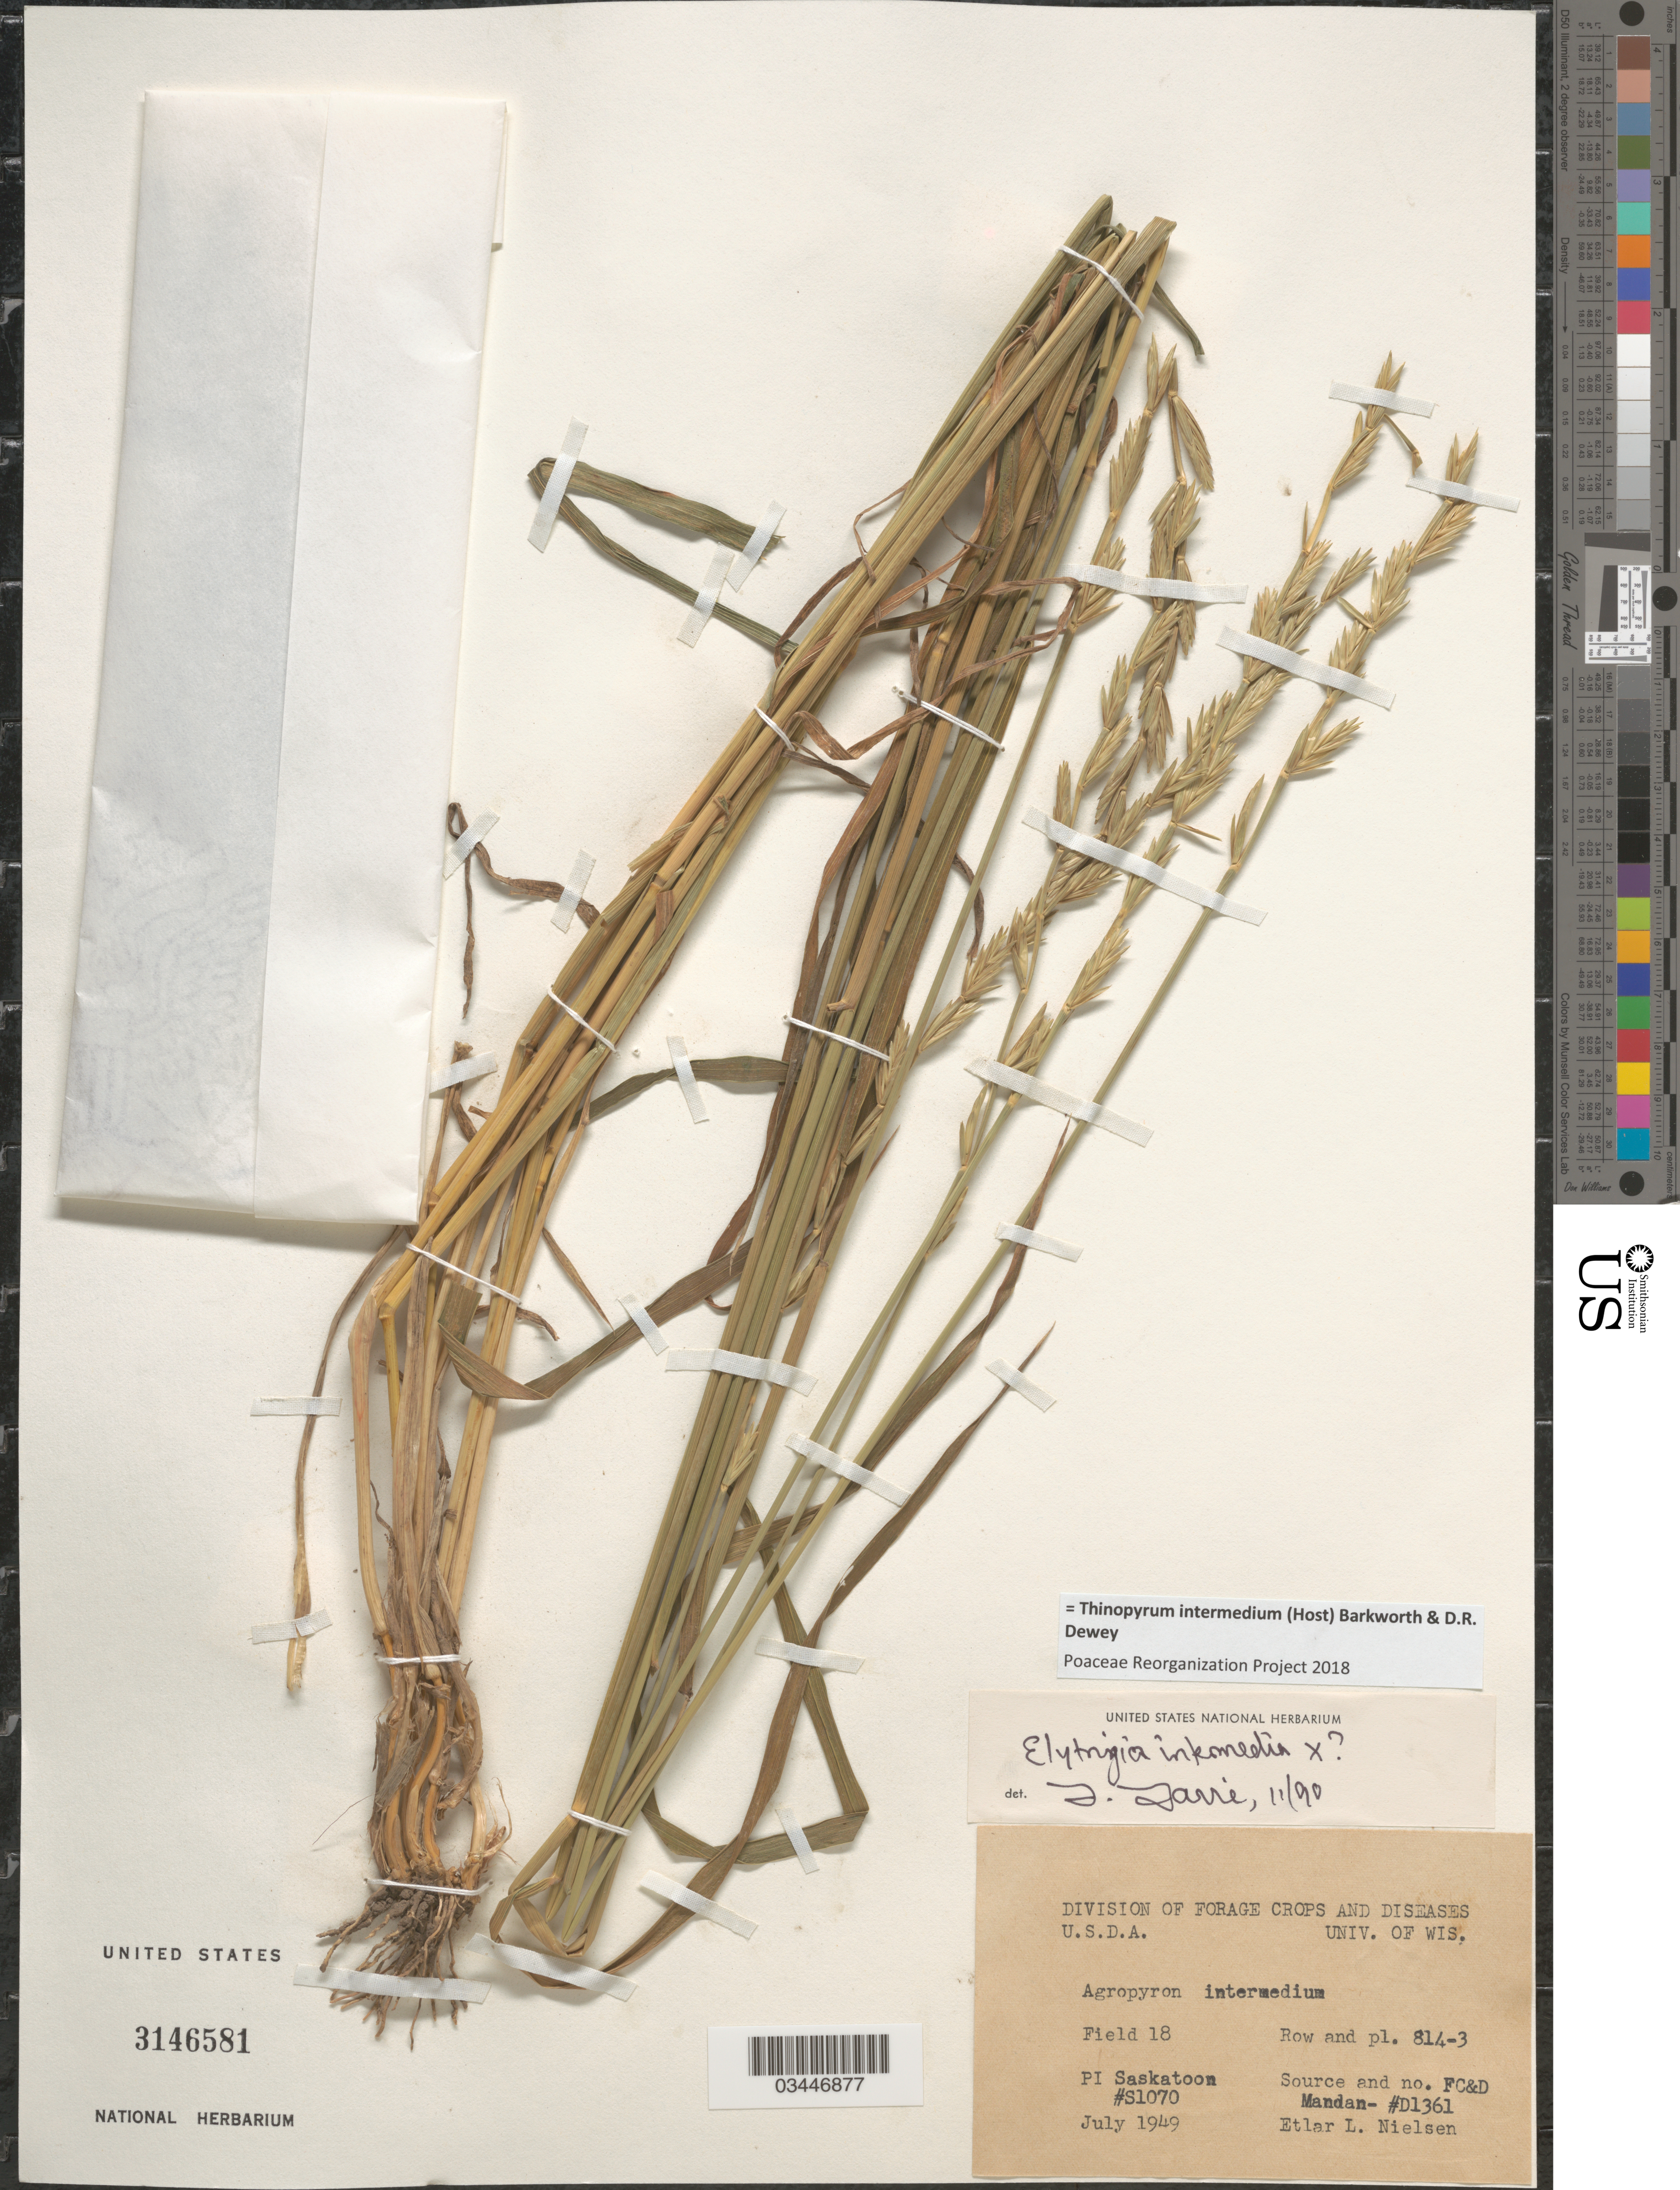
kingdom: Plantae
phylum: Tracheophyta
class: Liliopsida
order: Poales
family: Poaceae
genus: Aegilops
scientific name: Aegilops sp.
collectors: E. L. Nielsen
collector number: S1070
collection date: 1949-07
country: Canada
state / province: Saskatchewan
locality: Field 18 Row and pl. 814-3. Saskatoon.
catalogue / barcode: US 3146581